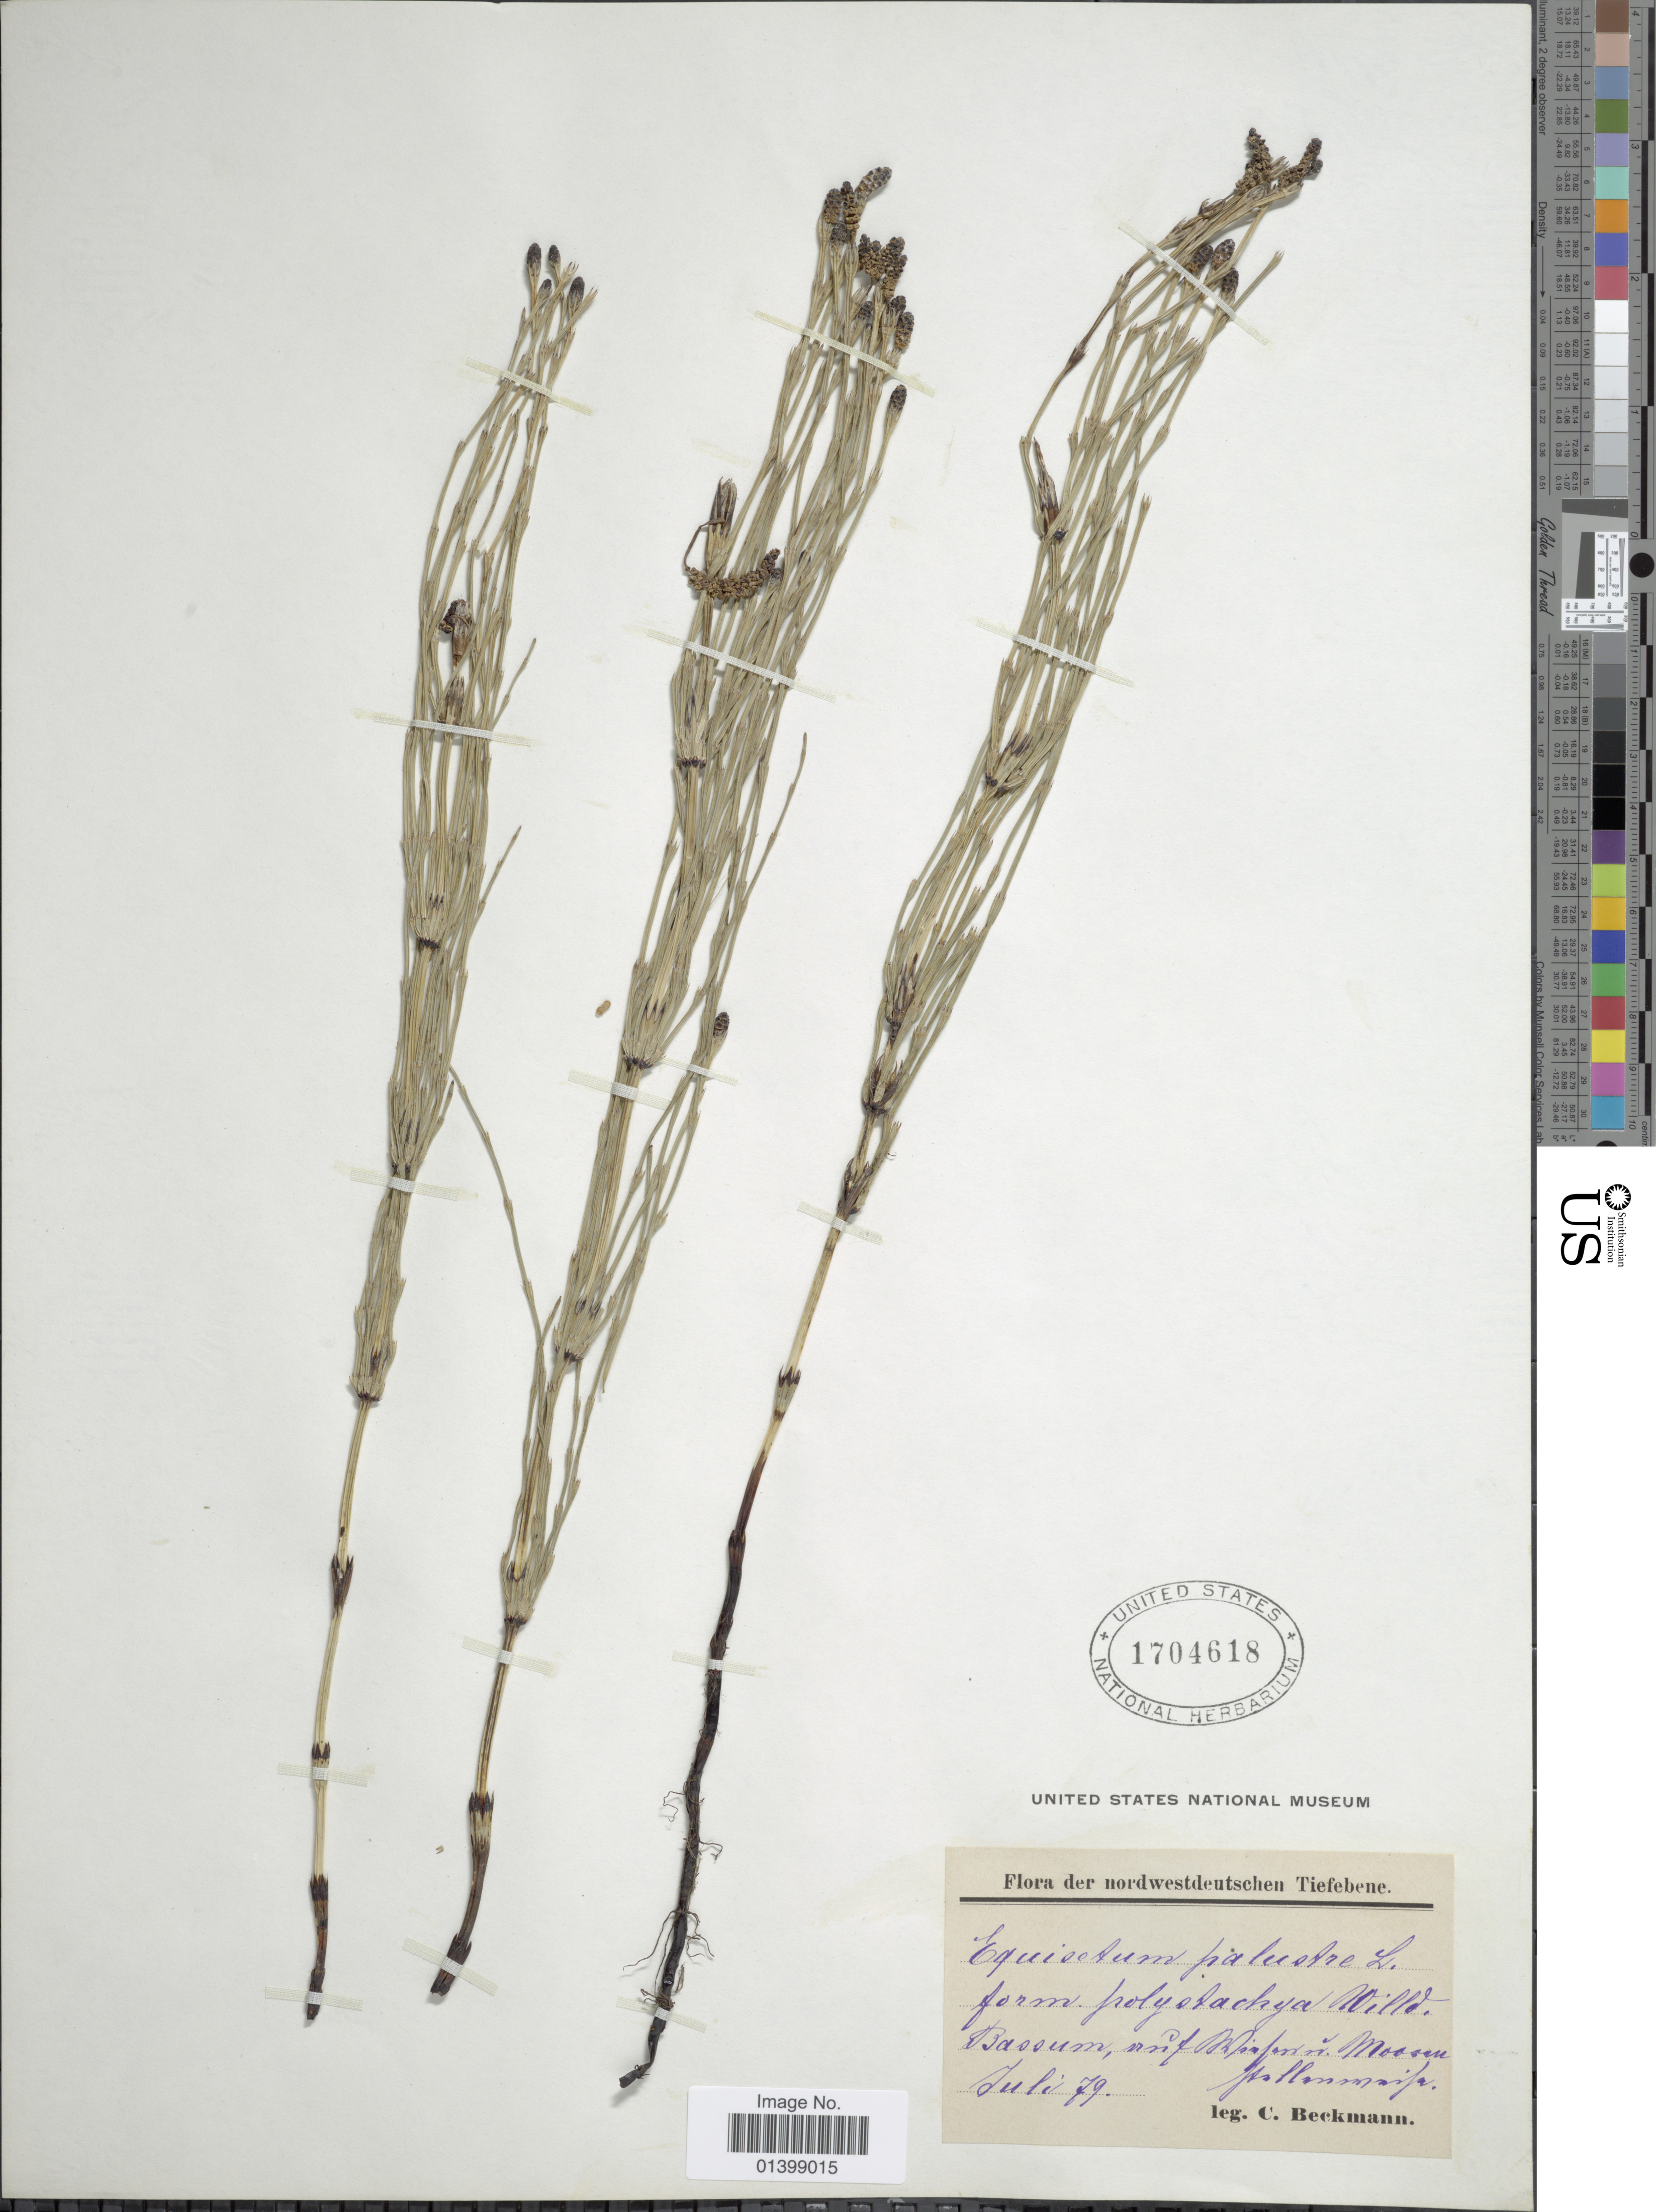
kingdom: Plantae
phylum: Tracheophyta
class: Polypodiopsida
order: Equisetales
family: Equisetaceae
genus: Equisetum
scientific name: Equisetum palustre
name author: L.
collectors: C. Beckmann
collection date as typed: Transcribed d/m/y: /7/79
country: Germany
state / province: Niedersachsen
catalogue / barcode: US 1704618